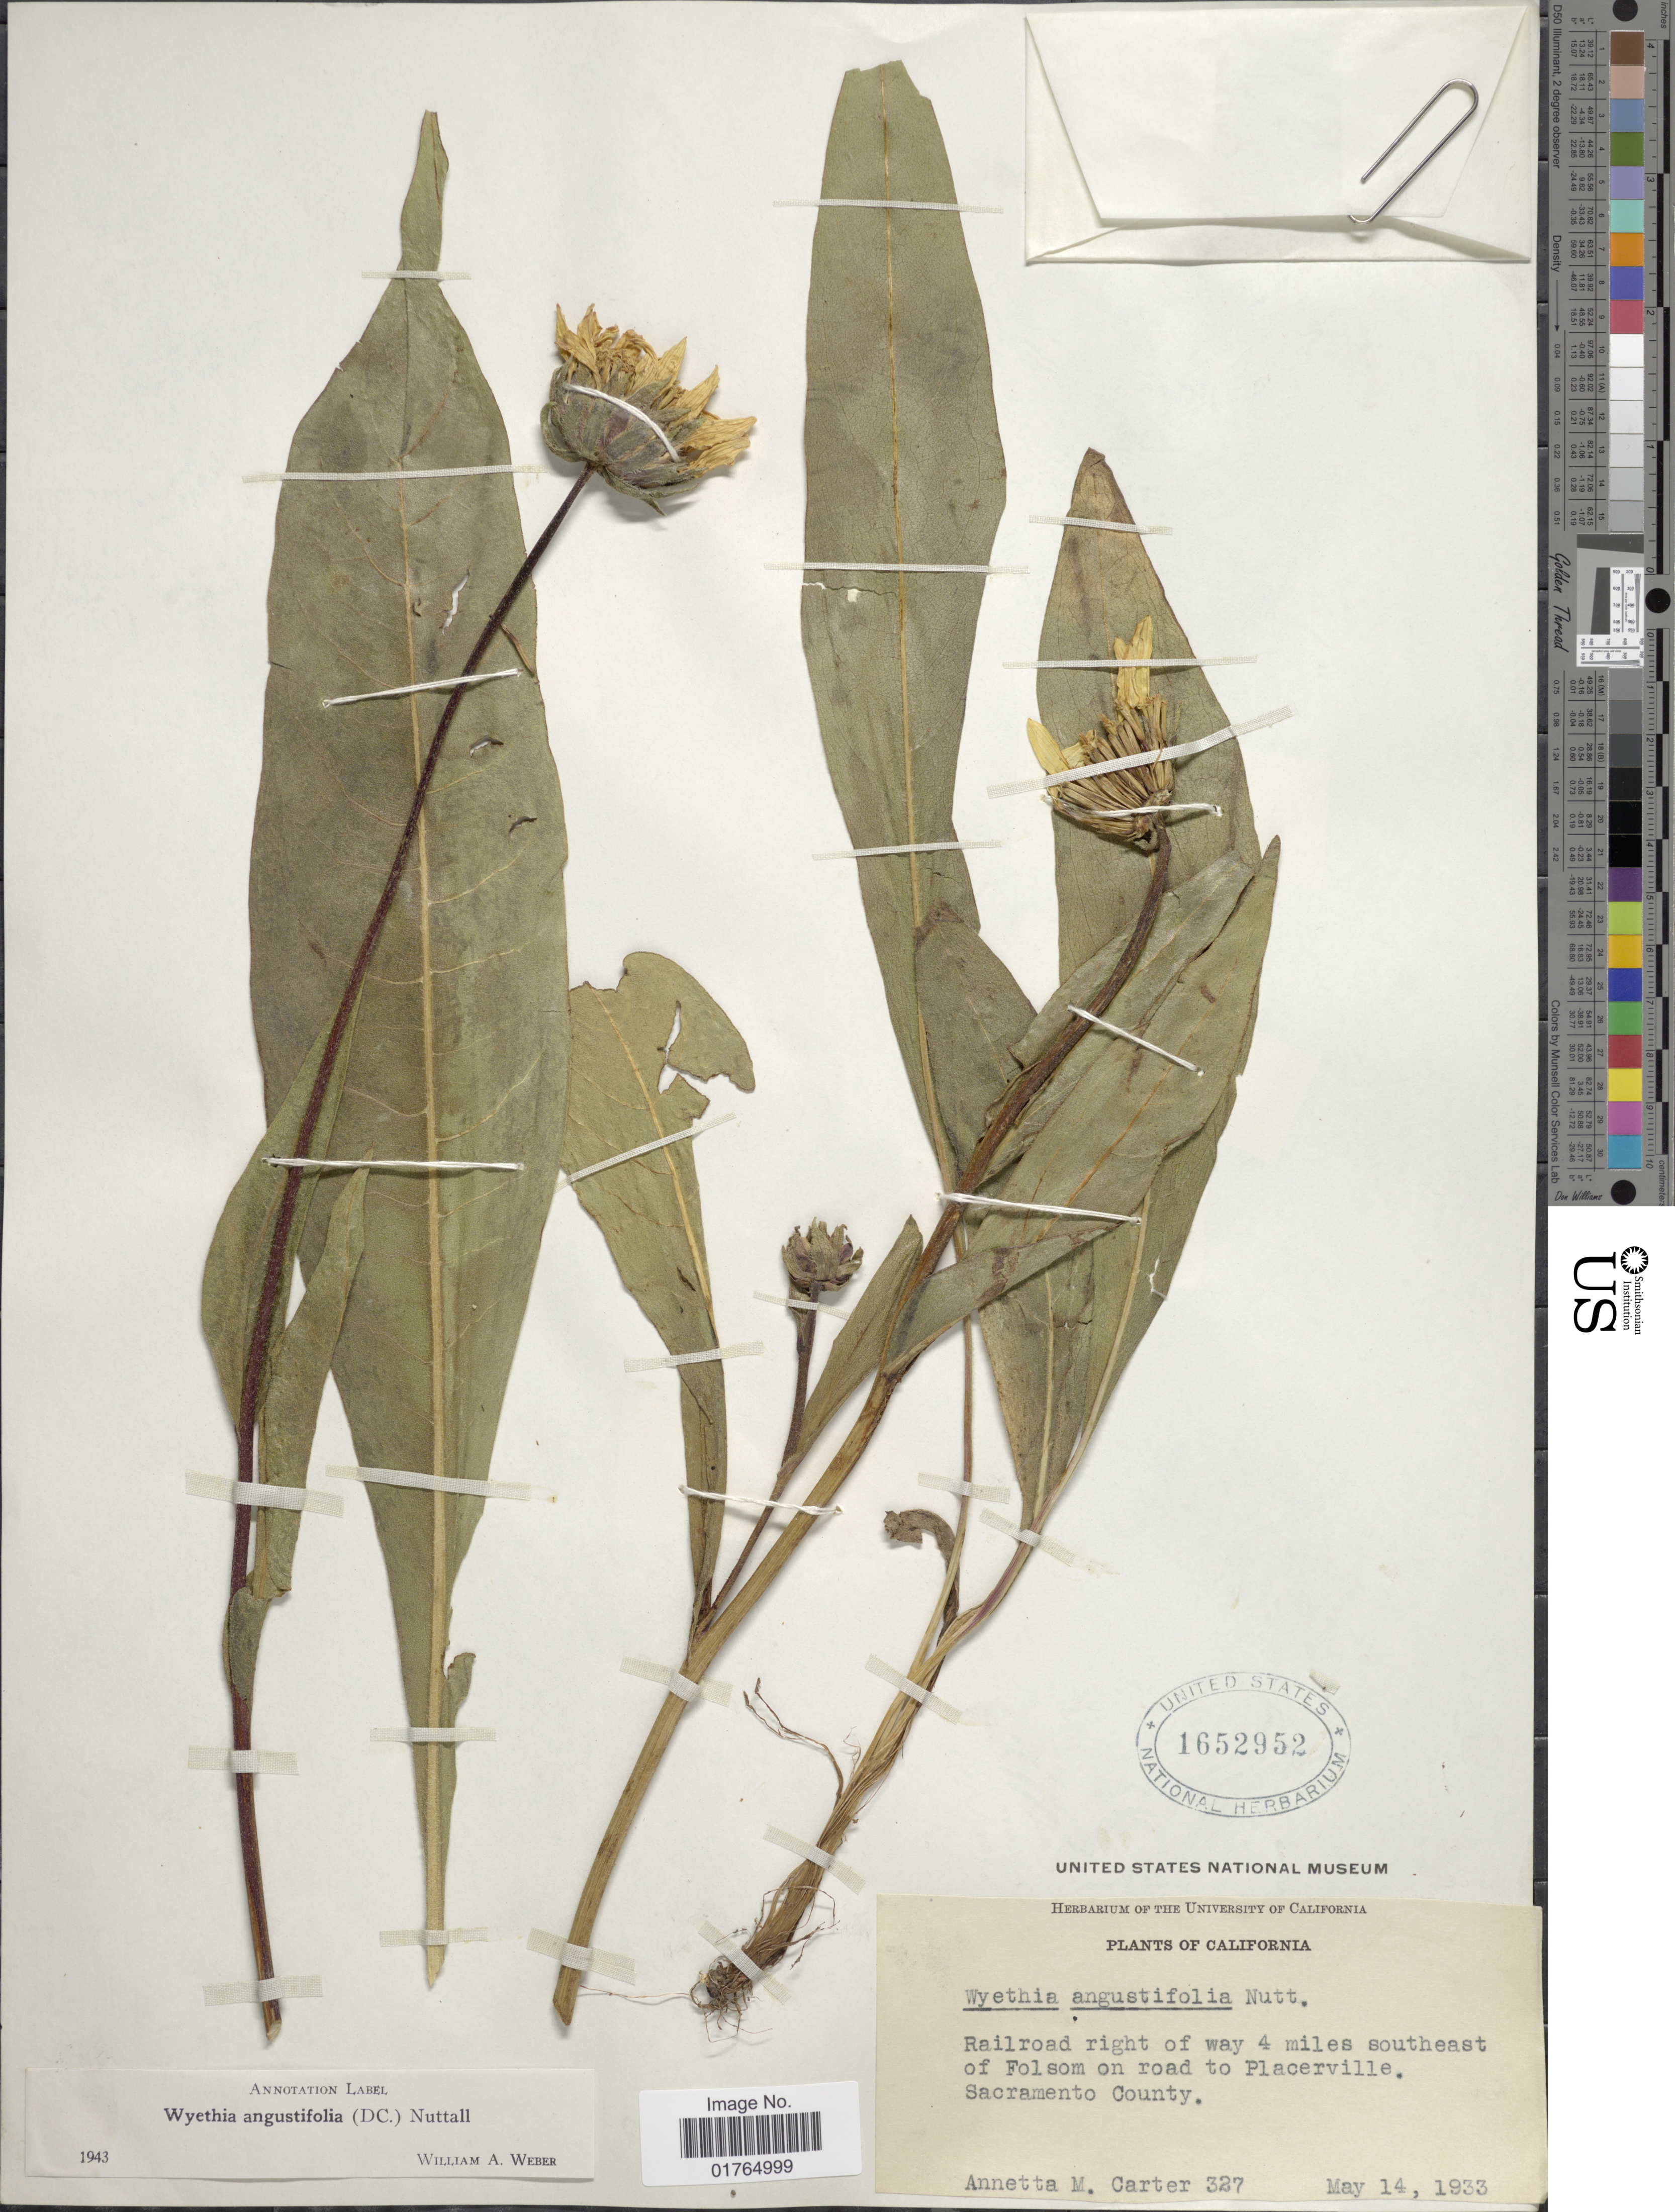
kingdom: Plantae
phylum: Tracheophyta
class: Magnoliopsida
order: Asterales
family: Asteraceae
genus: Wyethia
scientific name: Wyethia angustifolia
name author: (DC.) Nutt.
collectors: A. M. Carter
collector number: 327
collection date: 1933-05-14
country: United States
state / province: California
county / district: Sacramento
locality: Railroad right of way 4 miles southeast of Folsom on road to Placerville, Sacramento County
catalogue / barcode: US 1652952